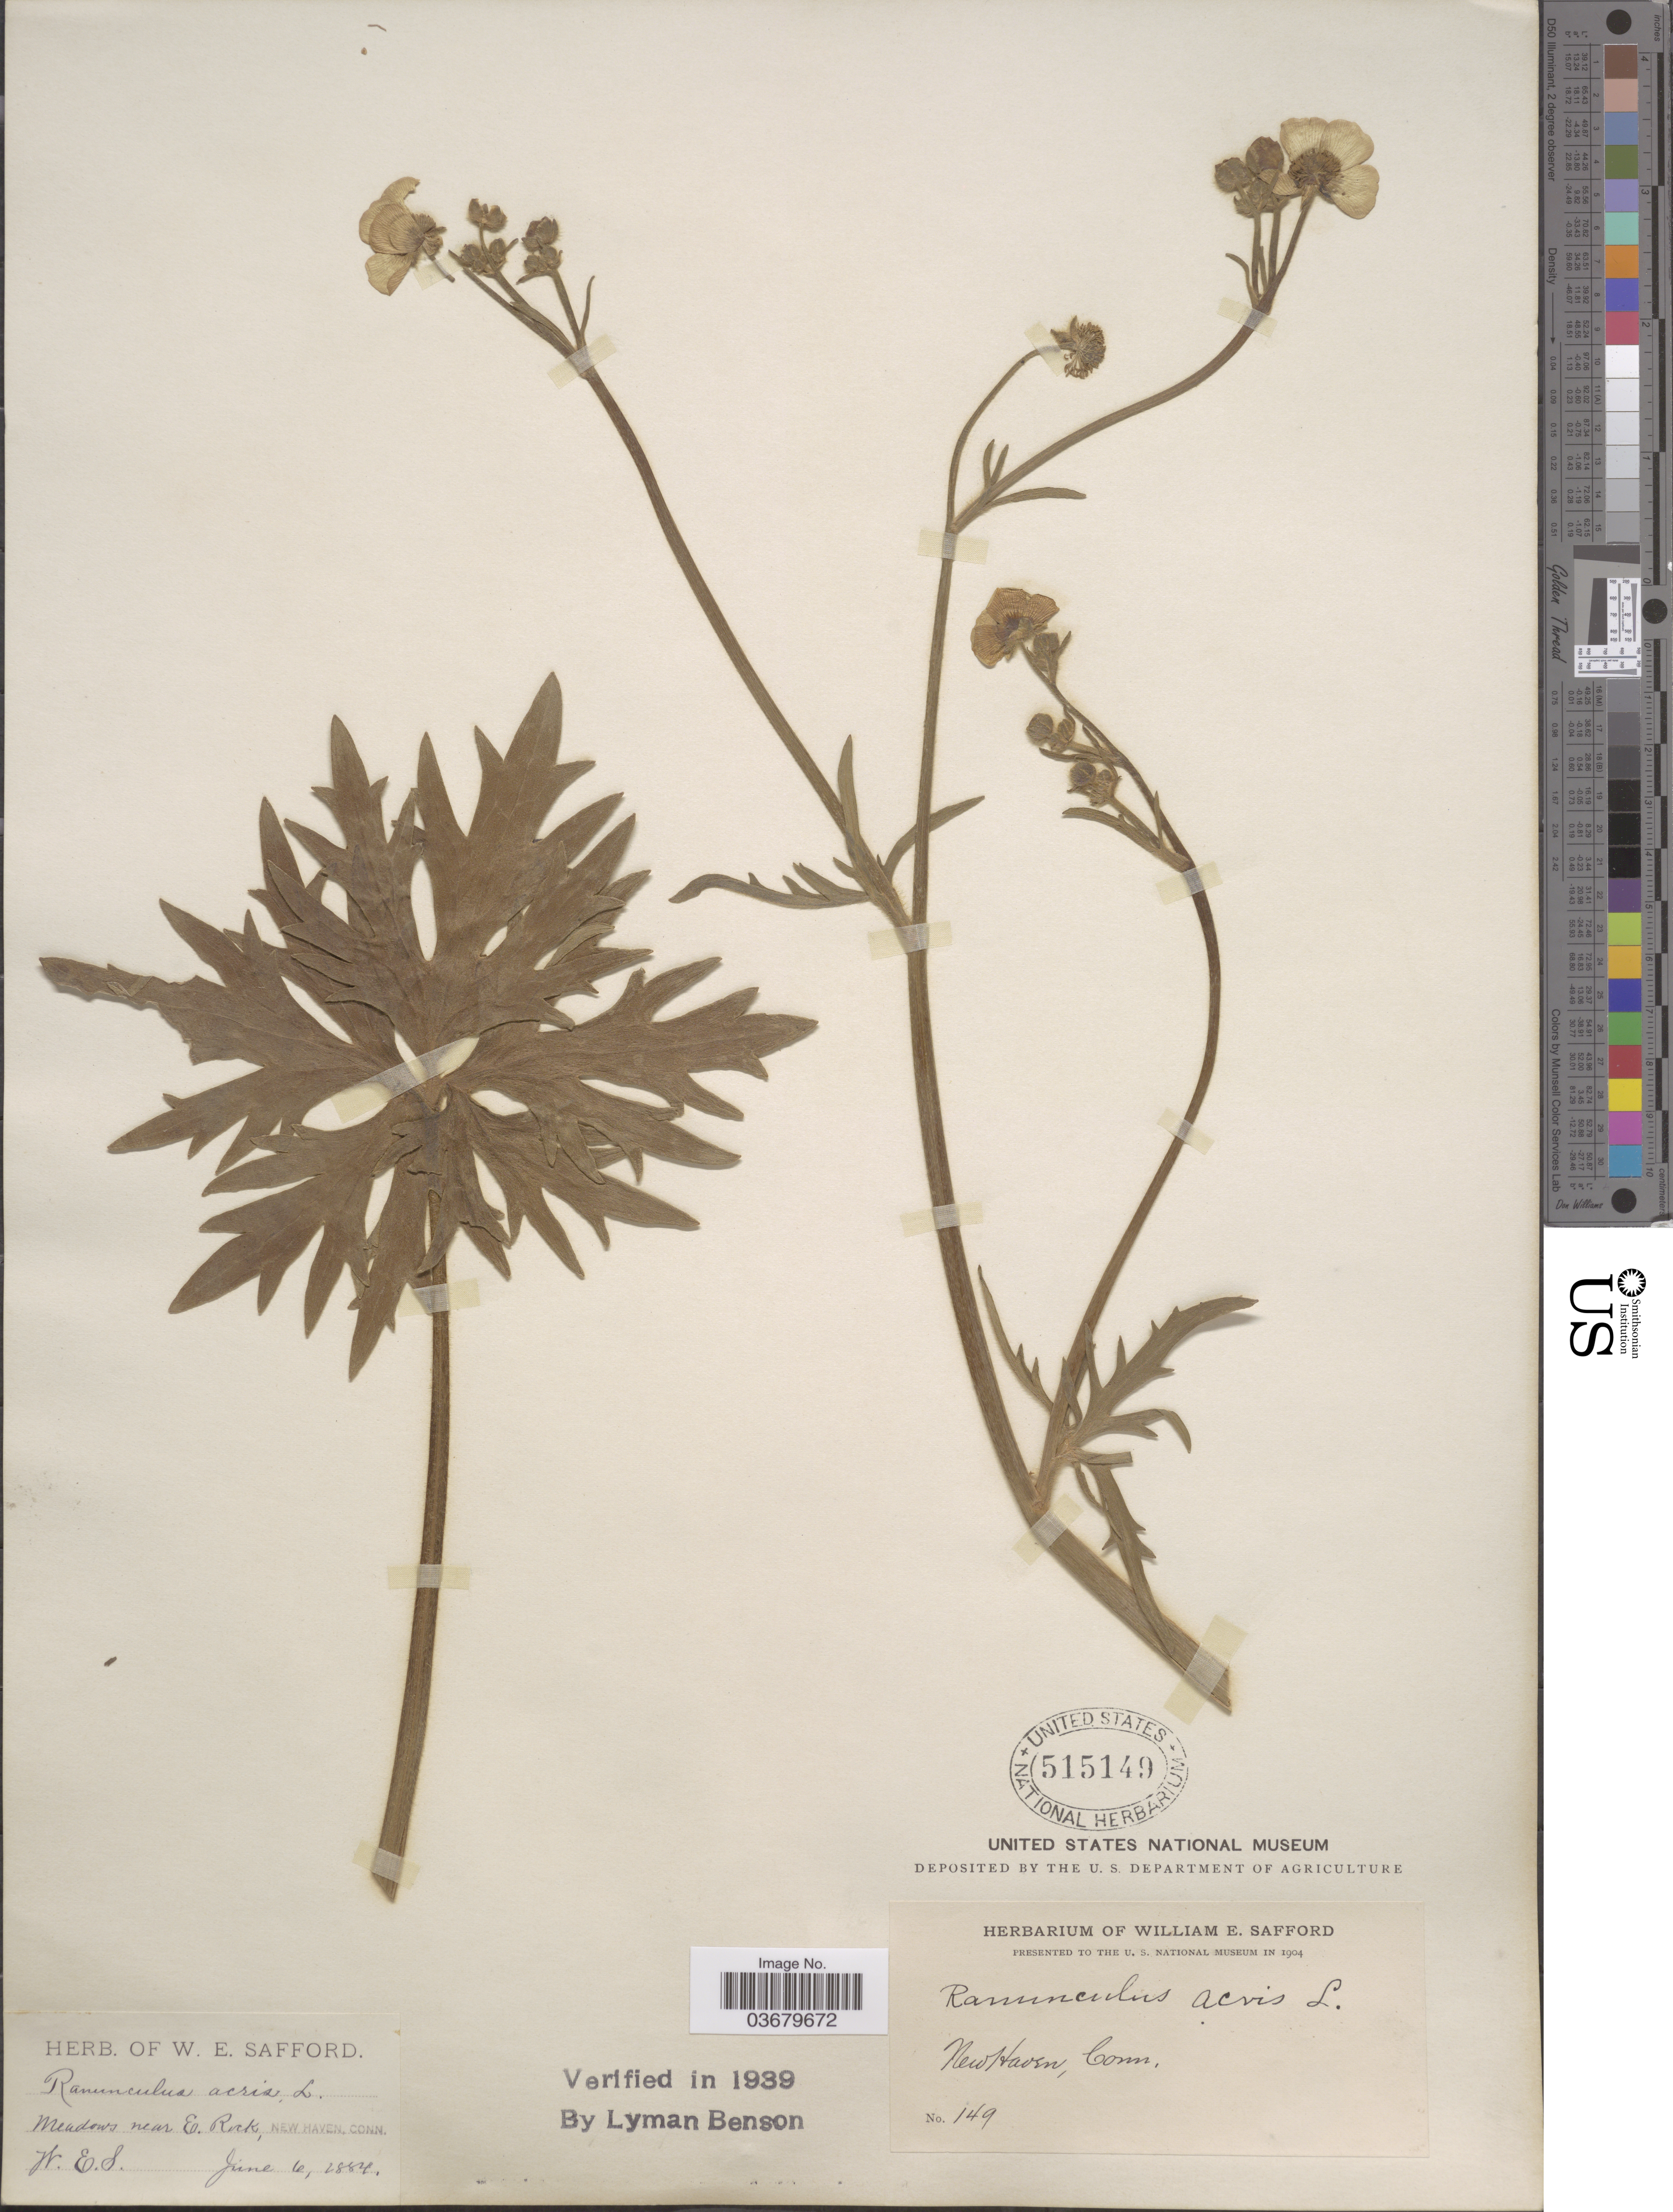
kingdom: Plantae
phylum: Tracheophyta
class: Magnoliopsida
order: Ranunculales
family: Ranunculaceae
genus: Ranunculus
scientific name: Ranunculus acris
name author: L.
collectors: W. E. Safford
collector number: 149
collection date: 1884-06-06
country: United States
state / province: Connecticut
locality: Meadows near E. Rock, New Haven.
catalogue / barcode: US 515149